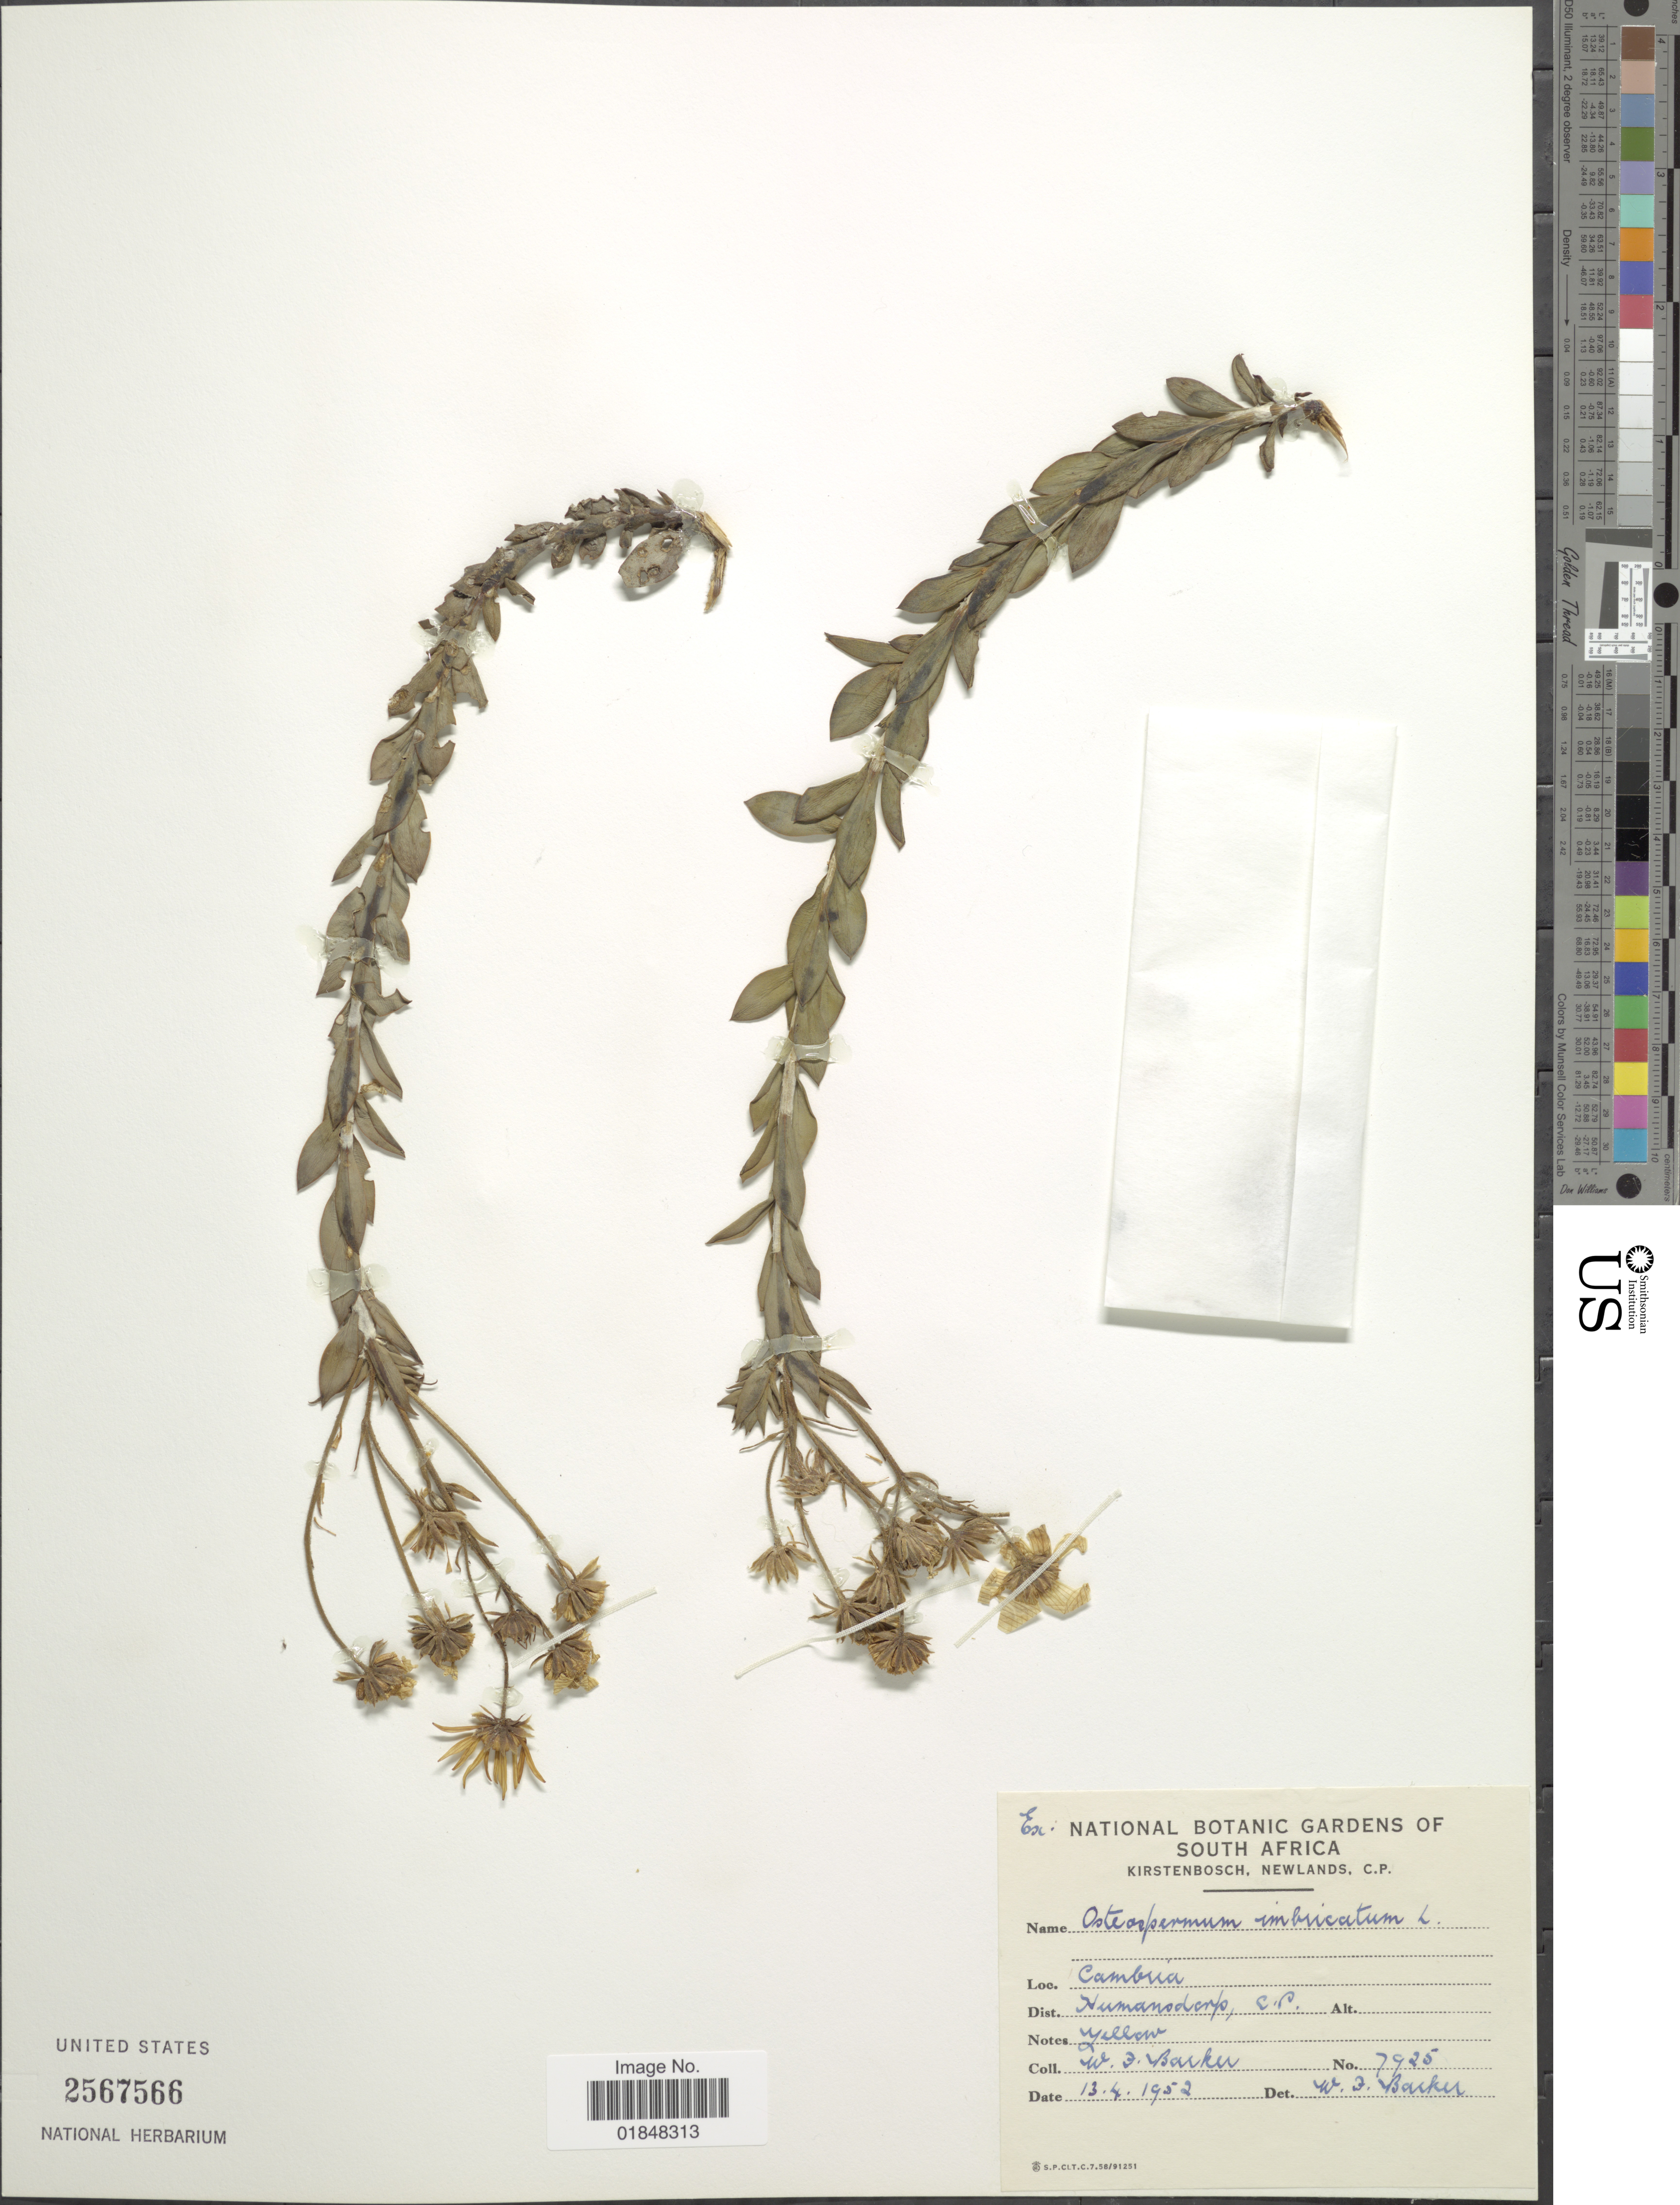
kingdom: Plantae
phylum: Tracheophyta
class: Magnoliopsida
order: Asterales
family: Asteraceae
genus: Osteospermum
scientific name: Osteospermum imbricatum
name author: L.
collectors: W. F. Barker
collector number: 7925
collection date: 1952-04-13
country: South Africa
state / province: Eastern Cape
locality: Cambria, Dist. Humansdorp, C.P.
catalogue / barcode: US 2567566